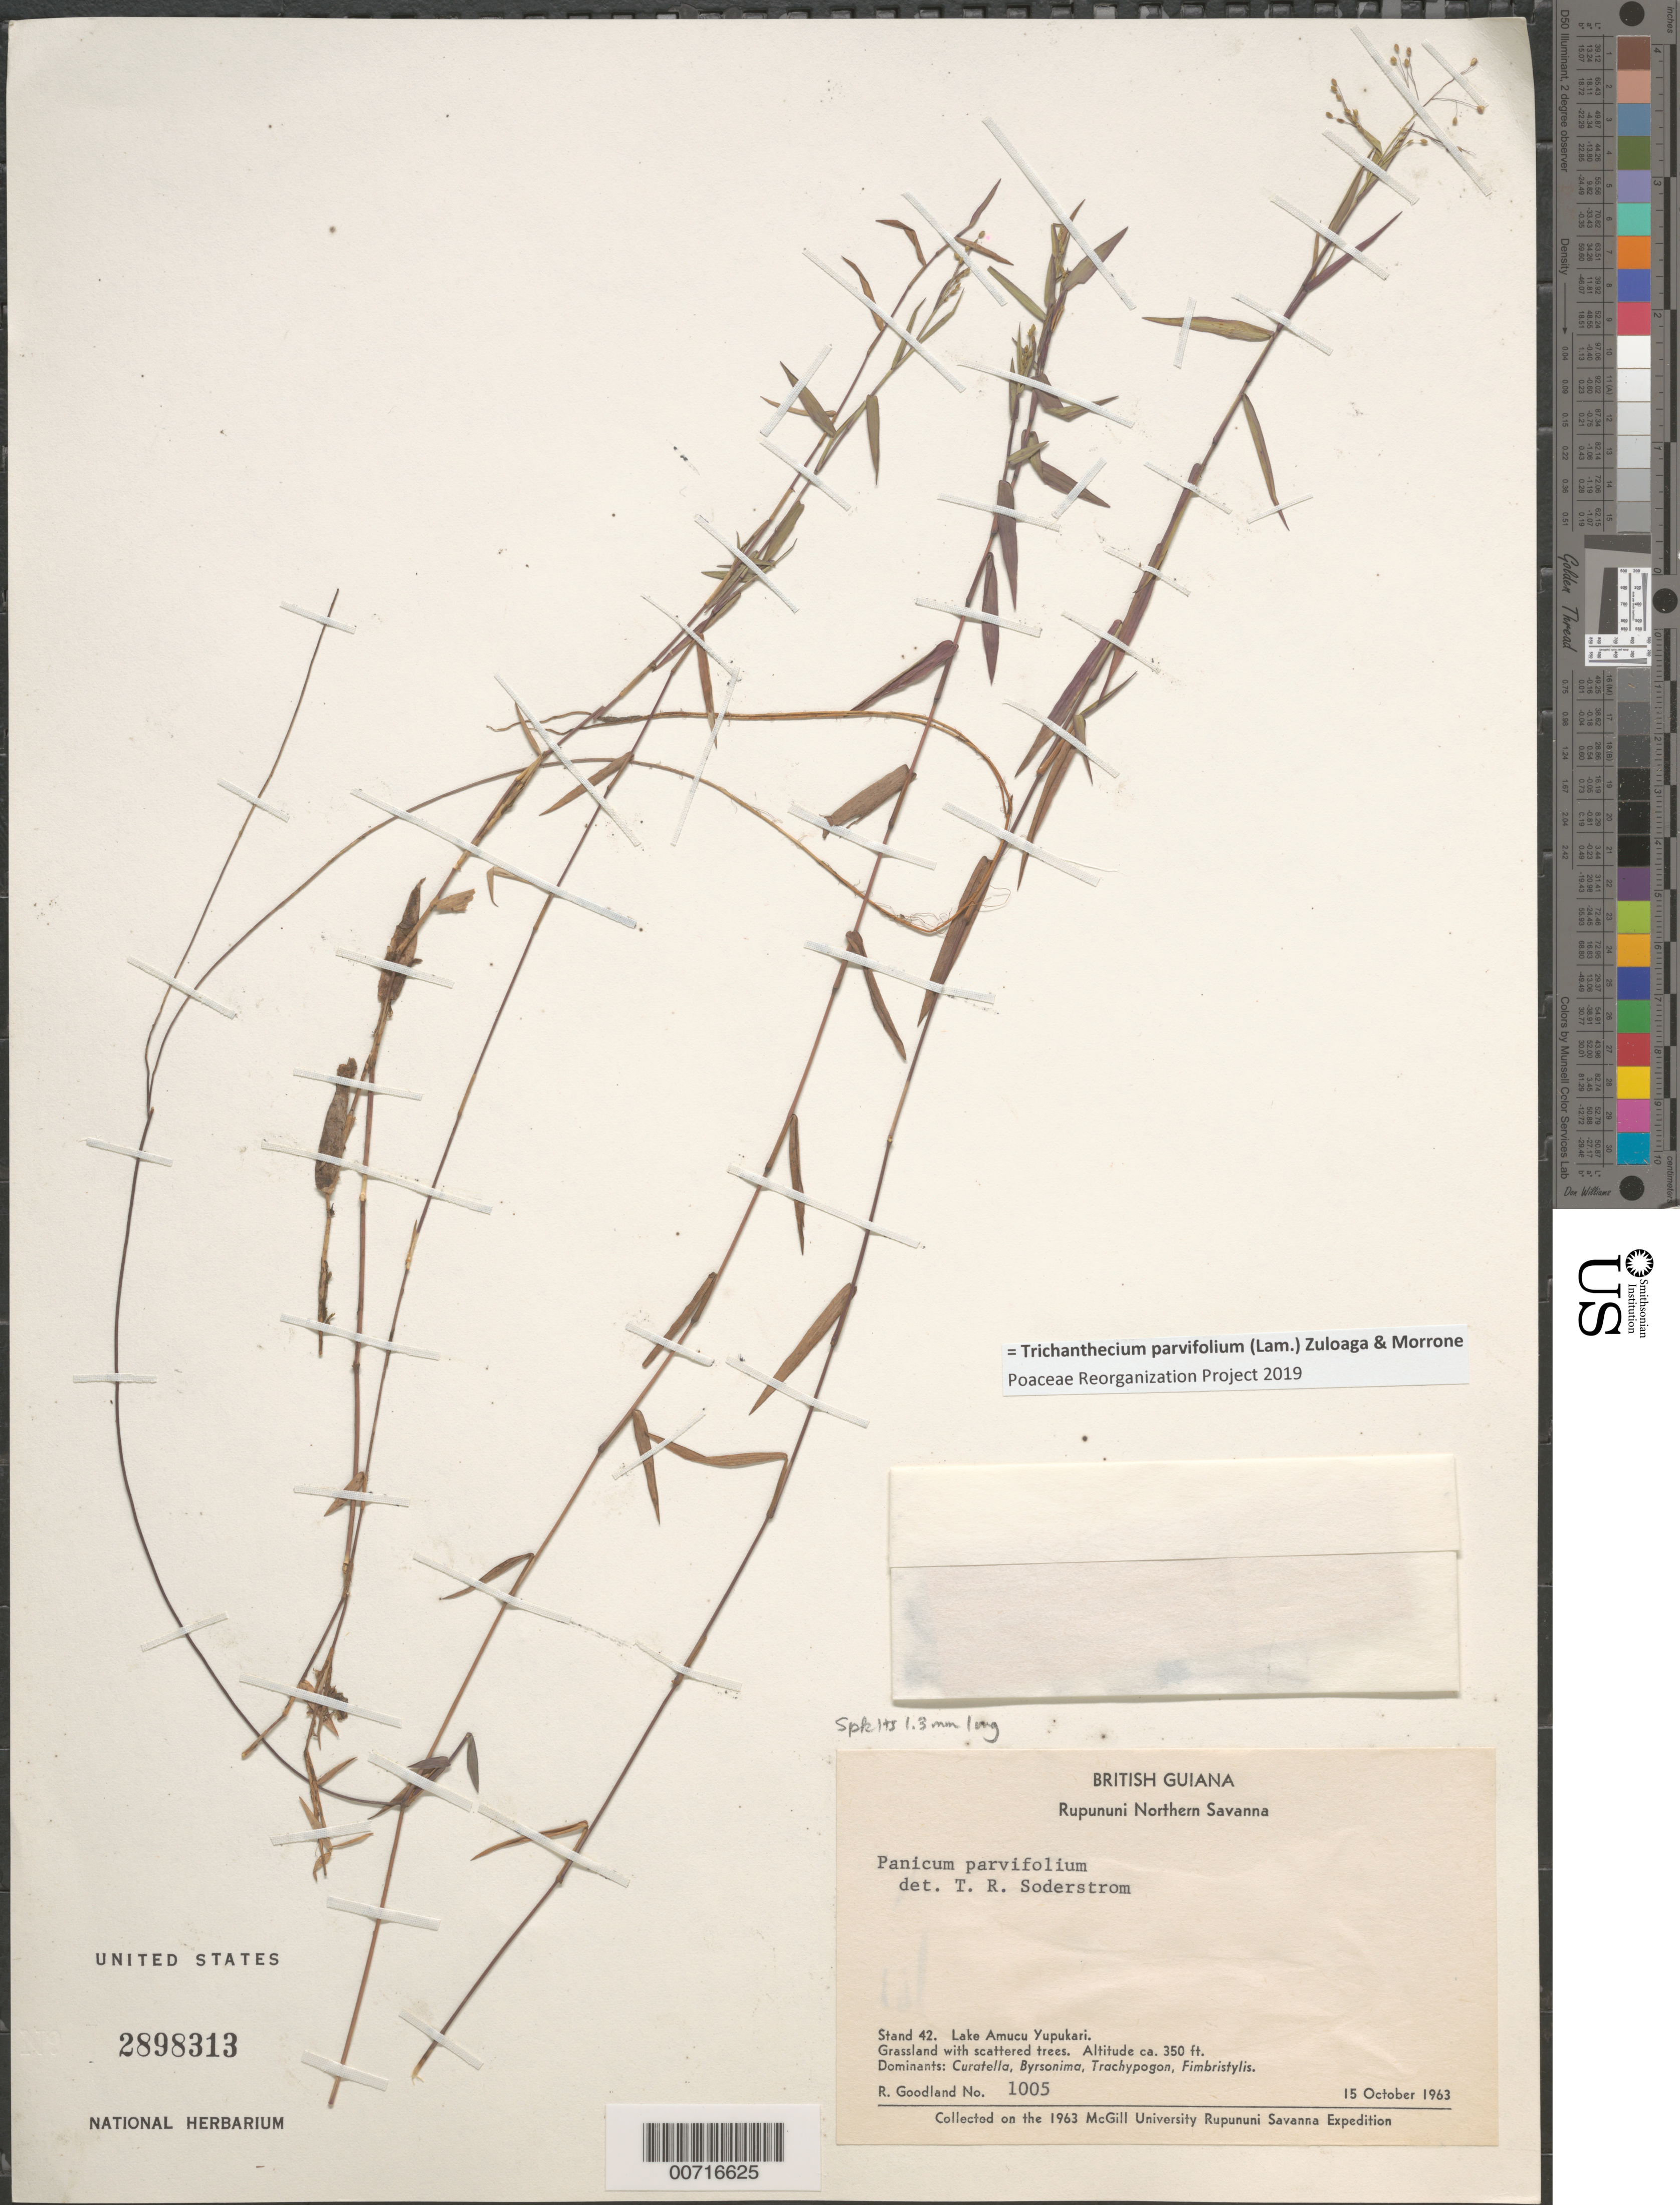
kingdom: Plantae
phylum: Tracheophyta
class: Liliopsida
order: Poales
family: Poaceae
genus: Trichanthecium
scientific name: Trichanthecium parvifolium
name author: (Lam.) Zuloaga & Morrone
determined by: Poaceae Reorganization Project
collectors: R. Goodland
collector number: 1005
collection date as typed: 15-Oct-63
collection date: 1963-10-15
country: Guyana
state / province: U. Takutu-U. Essequibo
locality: Rupununi Northern Savanna, Lake Amucu, Yupukari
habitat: Grassland with scattered trees. Dominants: Curatella, Byrsonima, Trachypogon, Fimbristylis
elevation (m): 107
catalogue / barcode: US 2898313